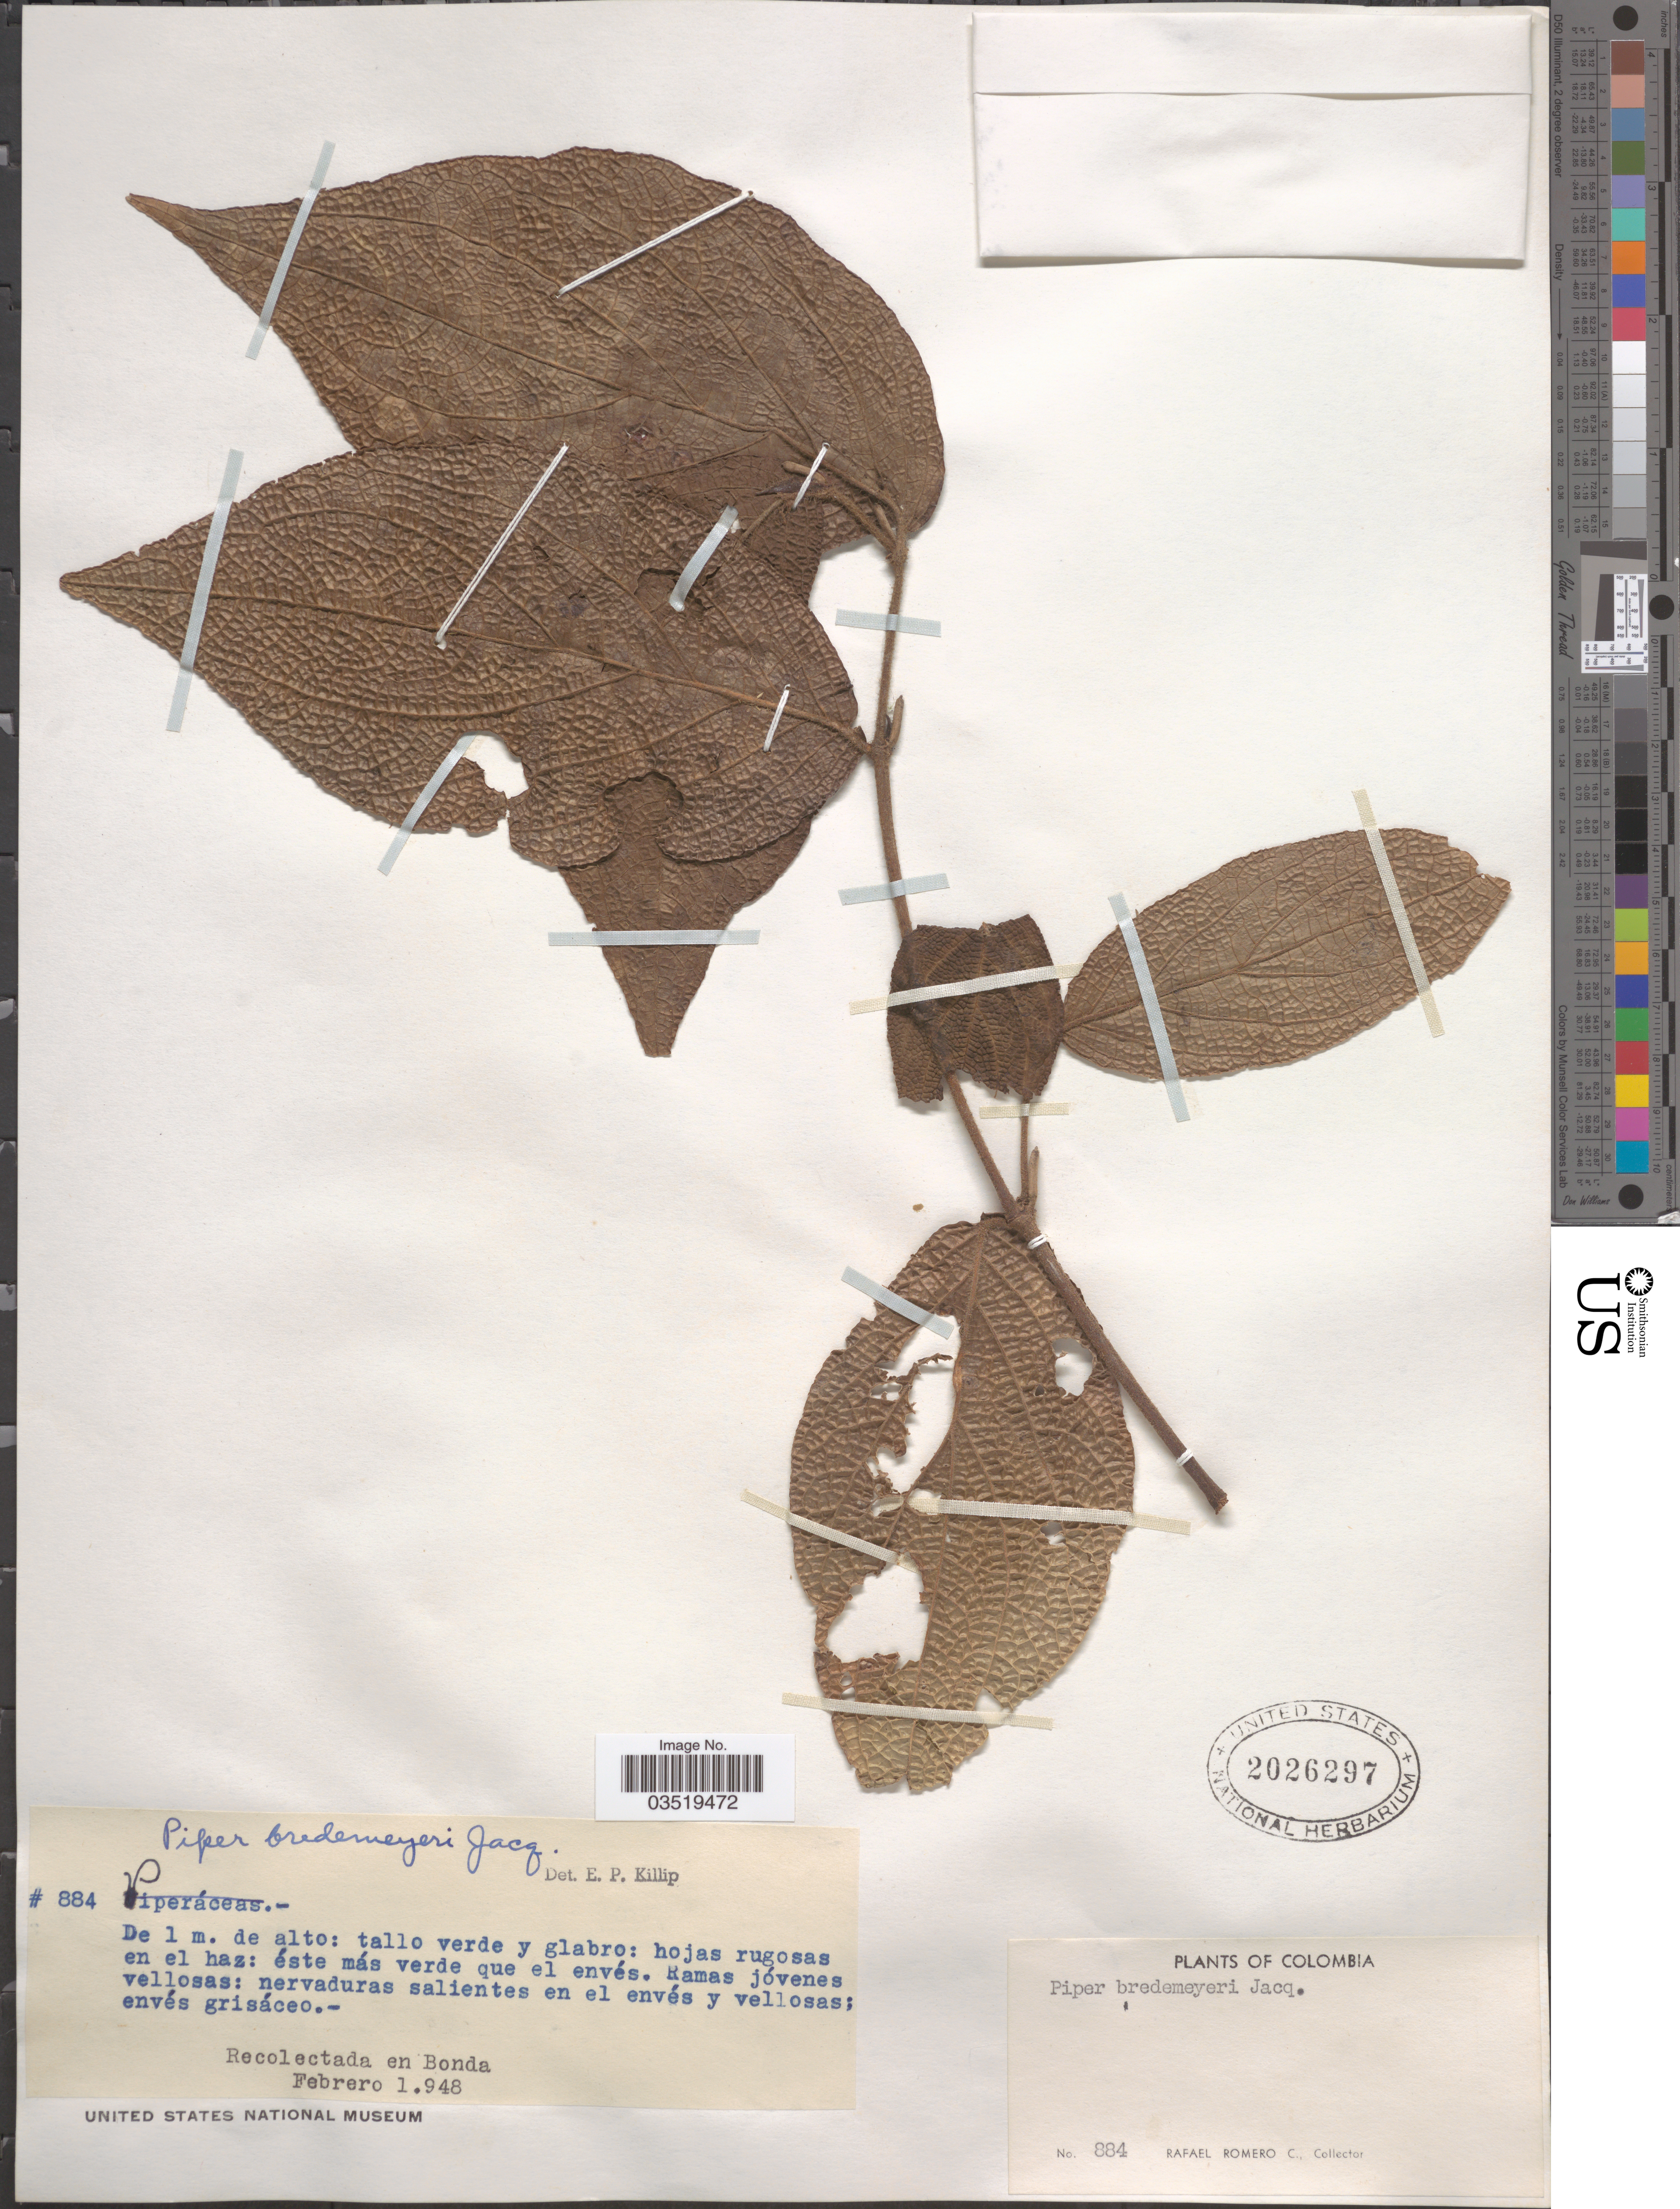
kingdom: Plantae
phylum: Tracheophyta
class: Magnoliopsida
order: Piperales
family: Piperaceae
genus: Piper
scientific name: Piper bredemeyeri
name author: J. Jacq.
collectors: R. Romero Castañeda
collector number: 884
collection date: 1948-02-01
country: Colombia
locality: En Bondo.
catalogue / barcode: US 2026297